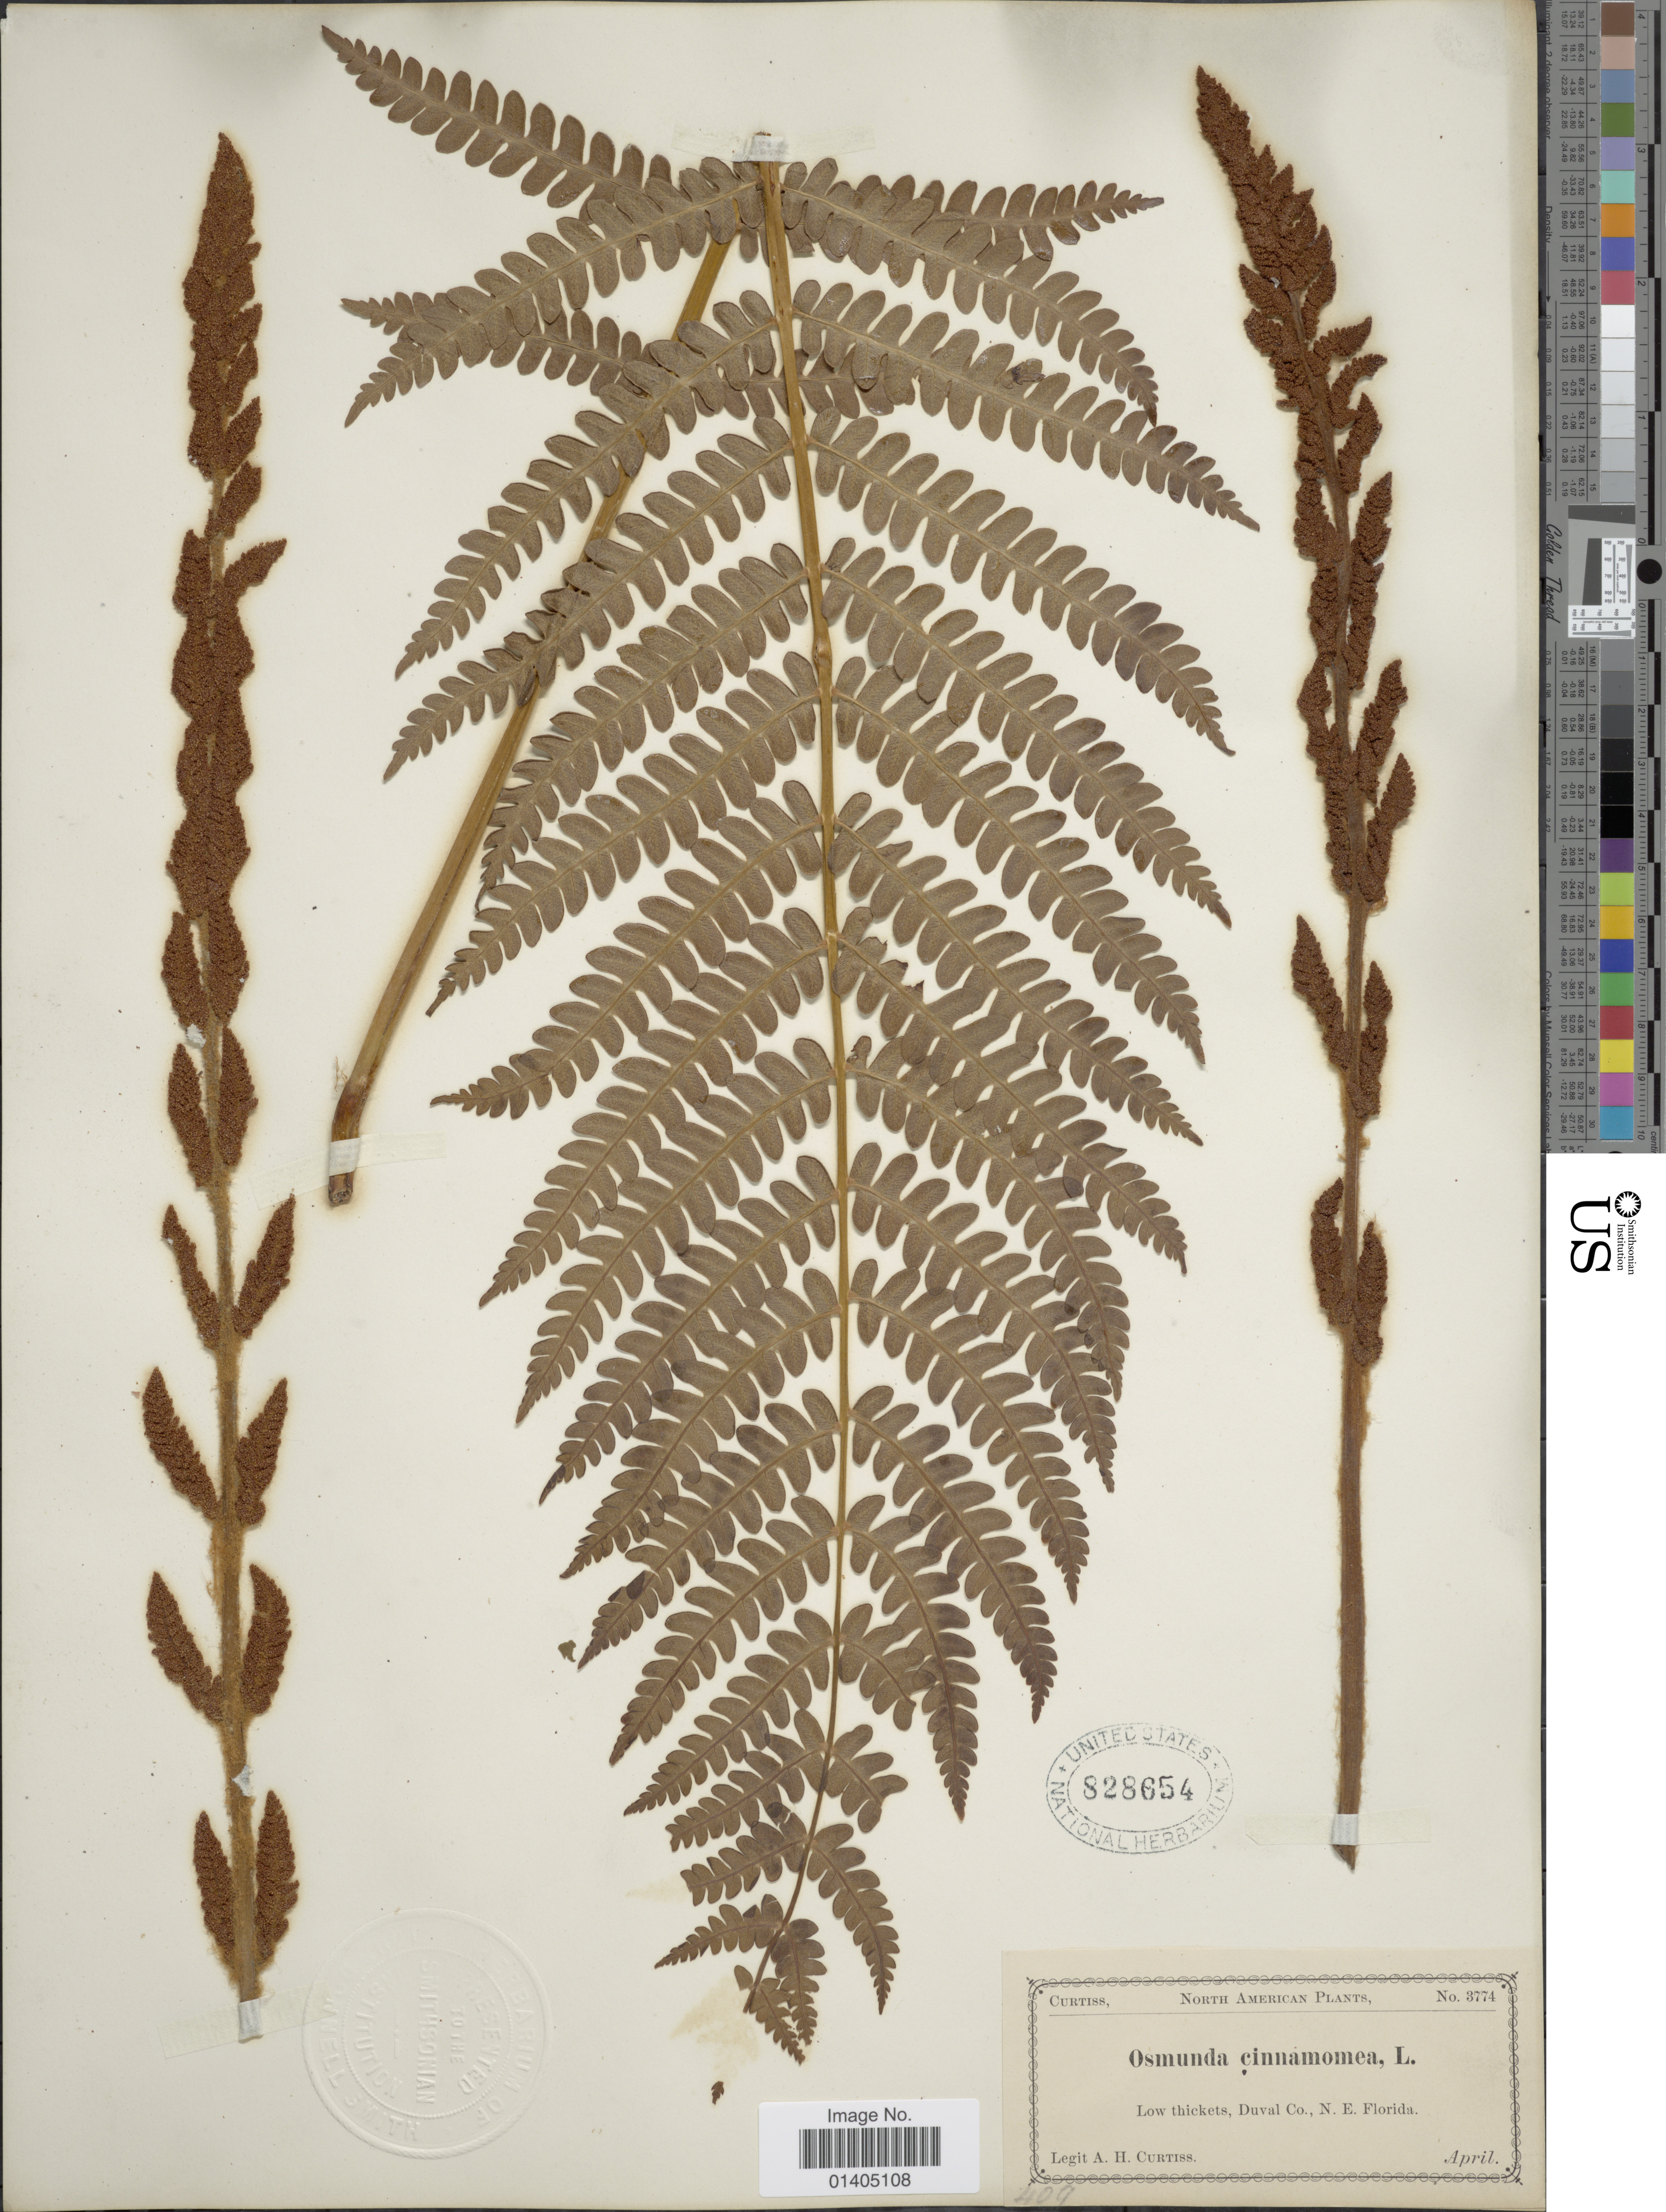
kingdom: Plantae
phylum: Tracheophyta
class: Polypodiopsida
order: Osmundales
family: Osmundaceae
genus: Osmundastrum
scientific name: Osmundastrum cinnamomeum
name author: (L.) C. Presl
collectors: A. H. Curtiss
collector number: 3774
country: United States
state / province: Florida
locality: North American, Low thickets, Duval Co., N.E. Florida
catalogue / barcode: US 828654